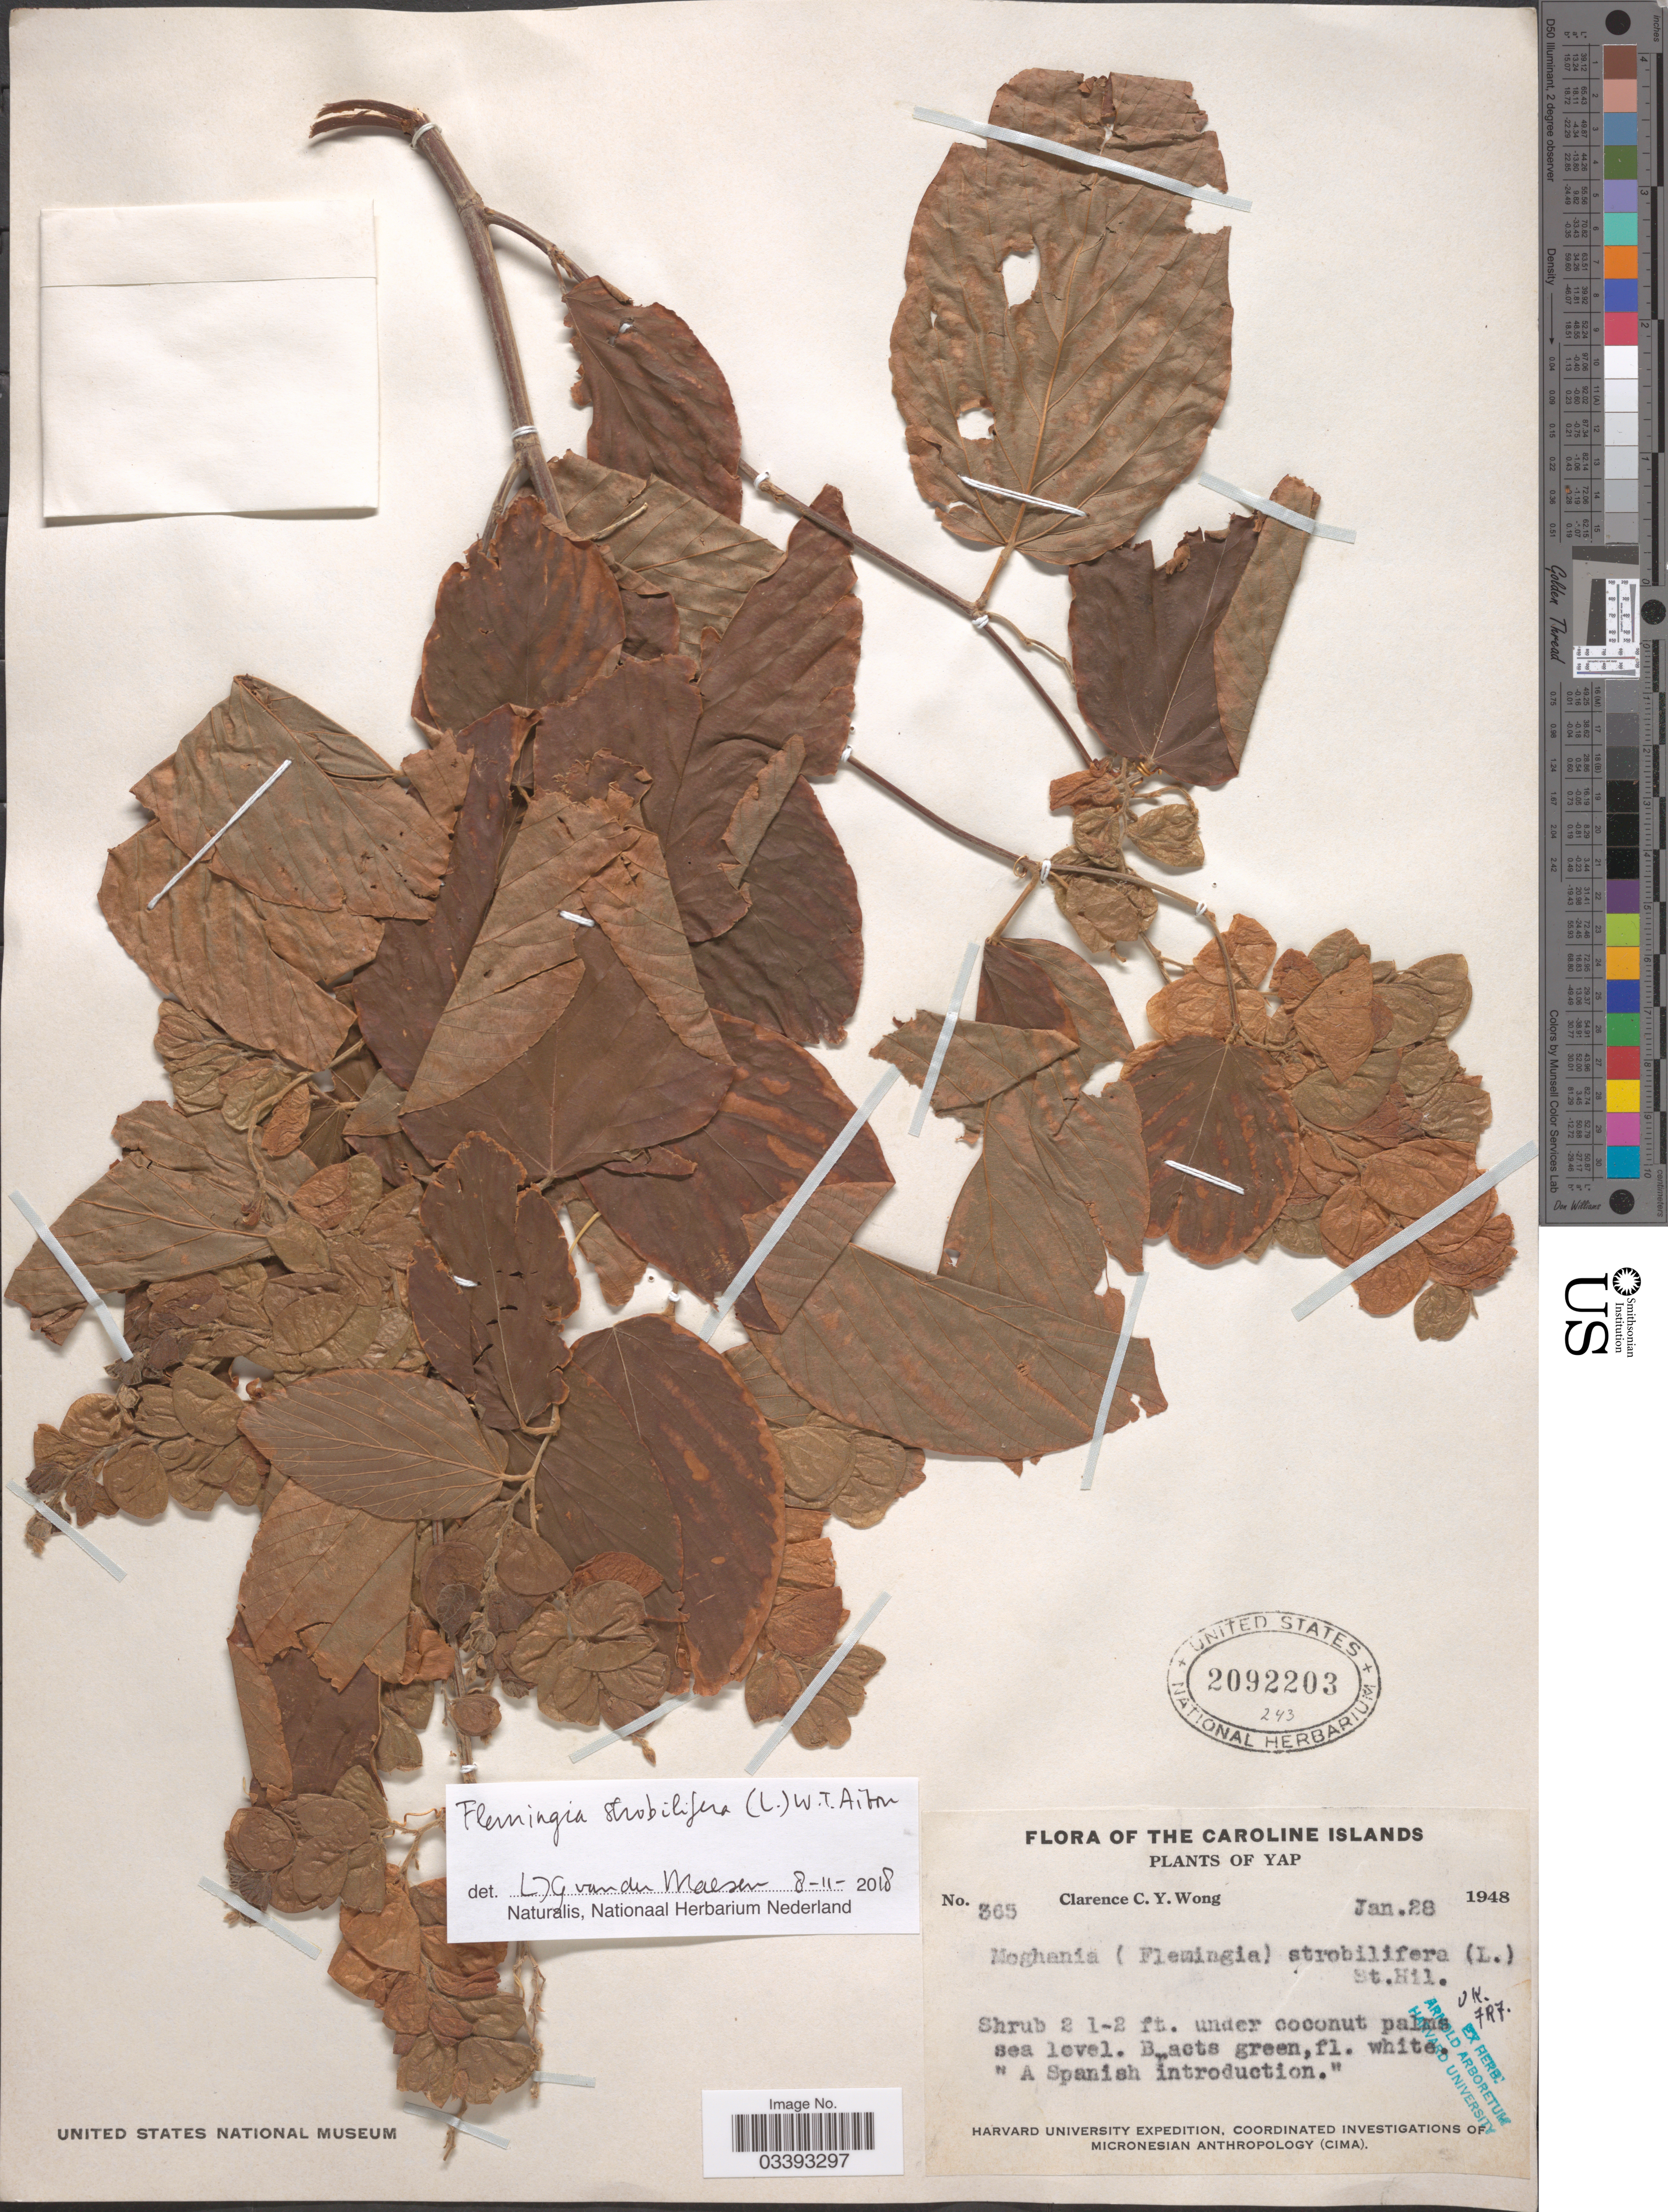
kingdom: Plantae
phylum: Tracheophyta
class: Magnoliopsida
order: Fabales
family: Fabaceae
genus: Flemingia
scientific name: Flemingia strobilifera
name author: (L.) W.T. Aiton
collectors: C. Wong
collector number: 365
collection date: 1948-01-28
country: Micronesia, Federated States of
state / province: Yap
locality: The Caroline Islands.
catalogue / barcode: US 2092203